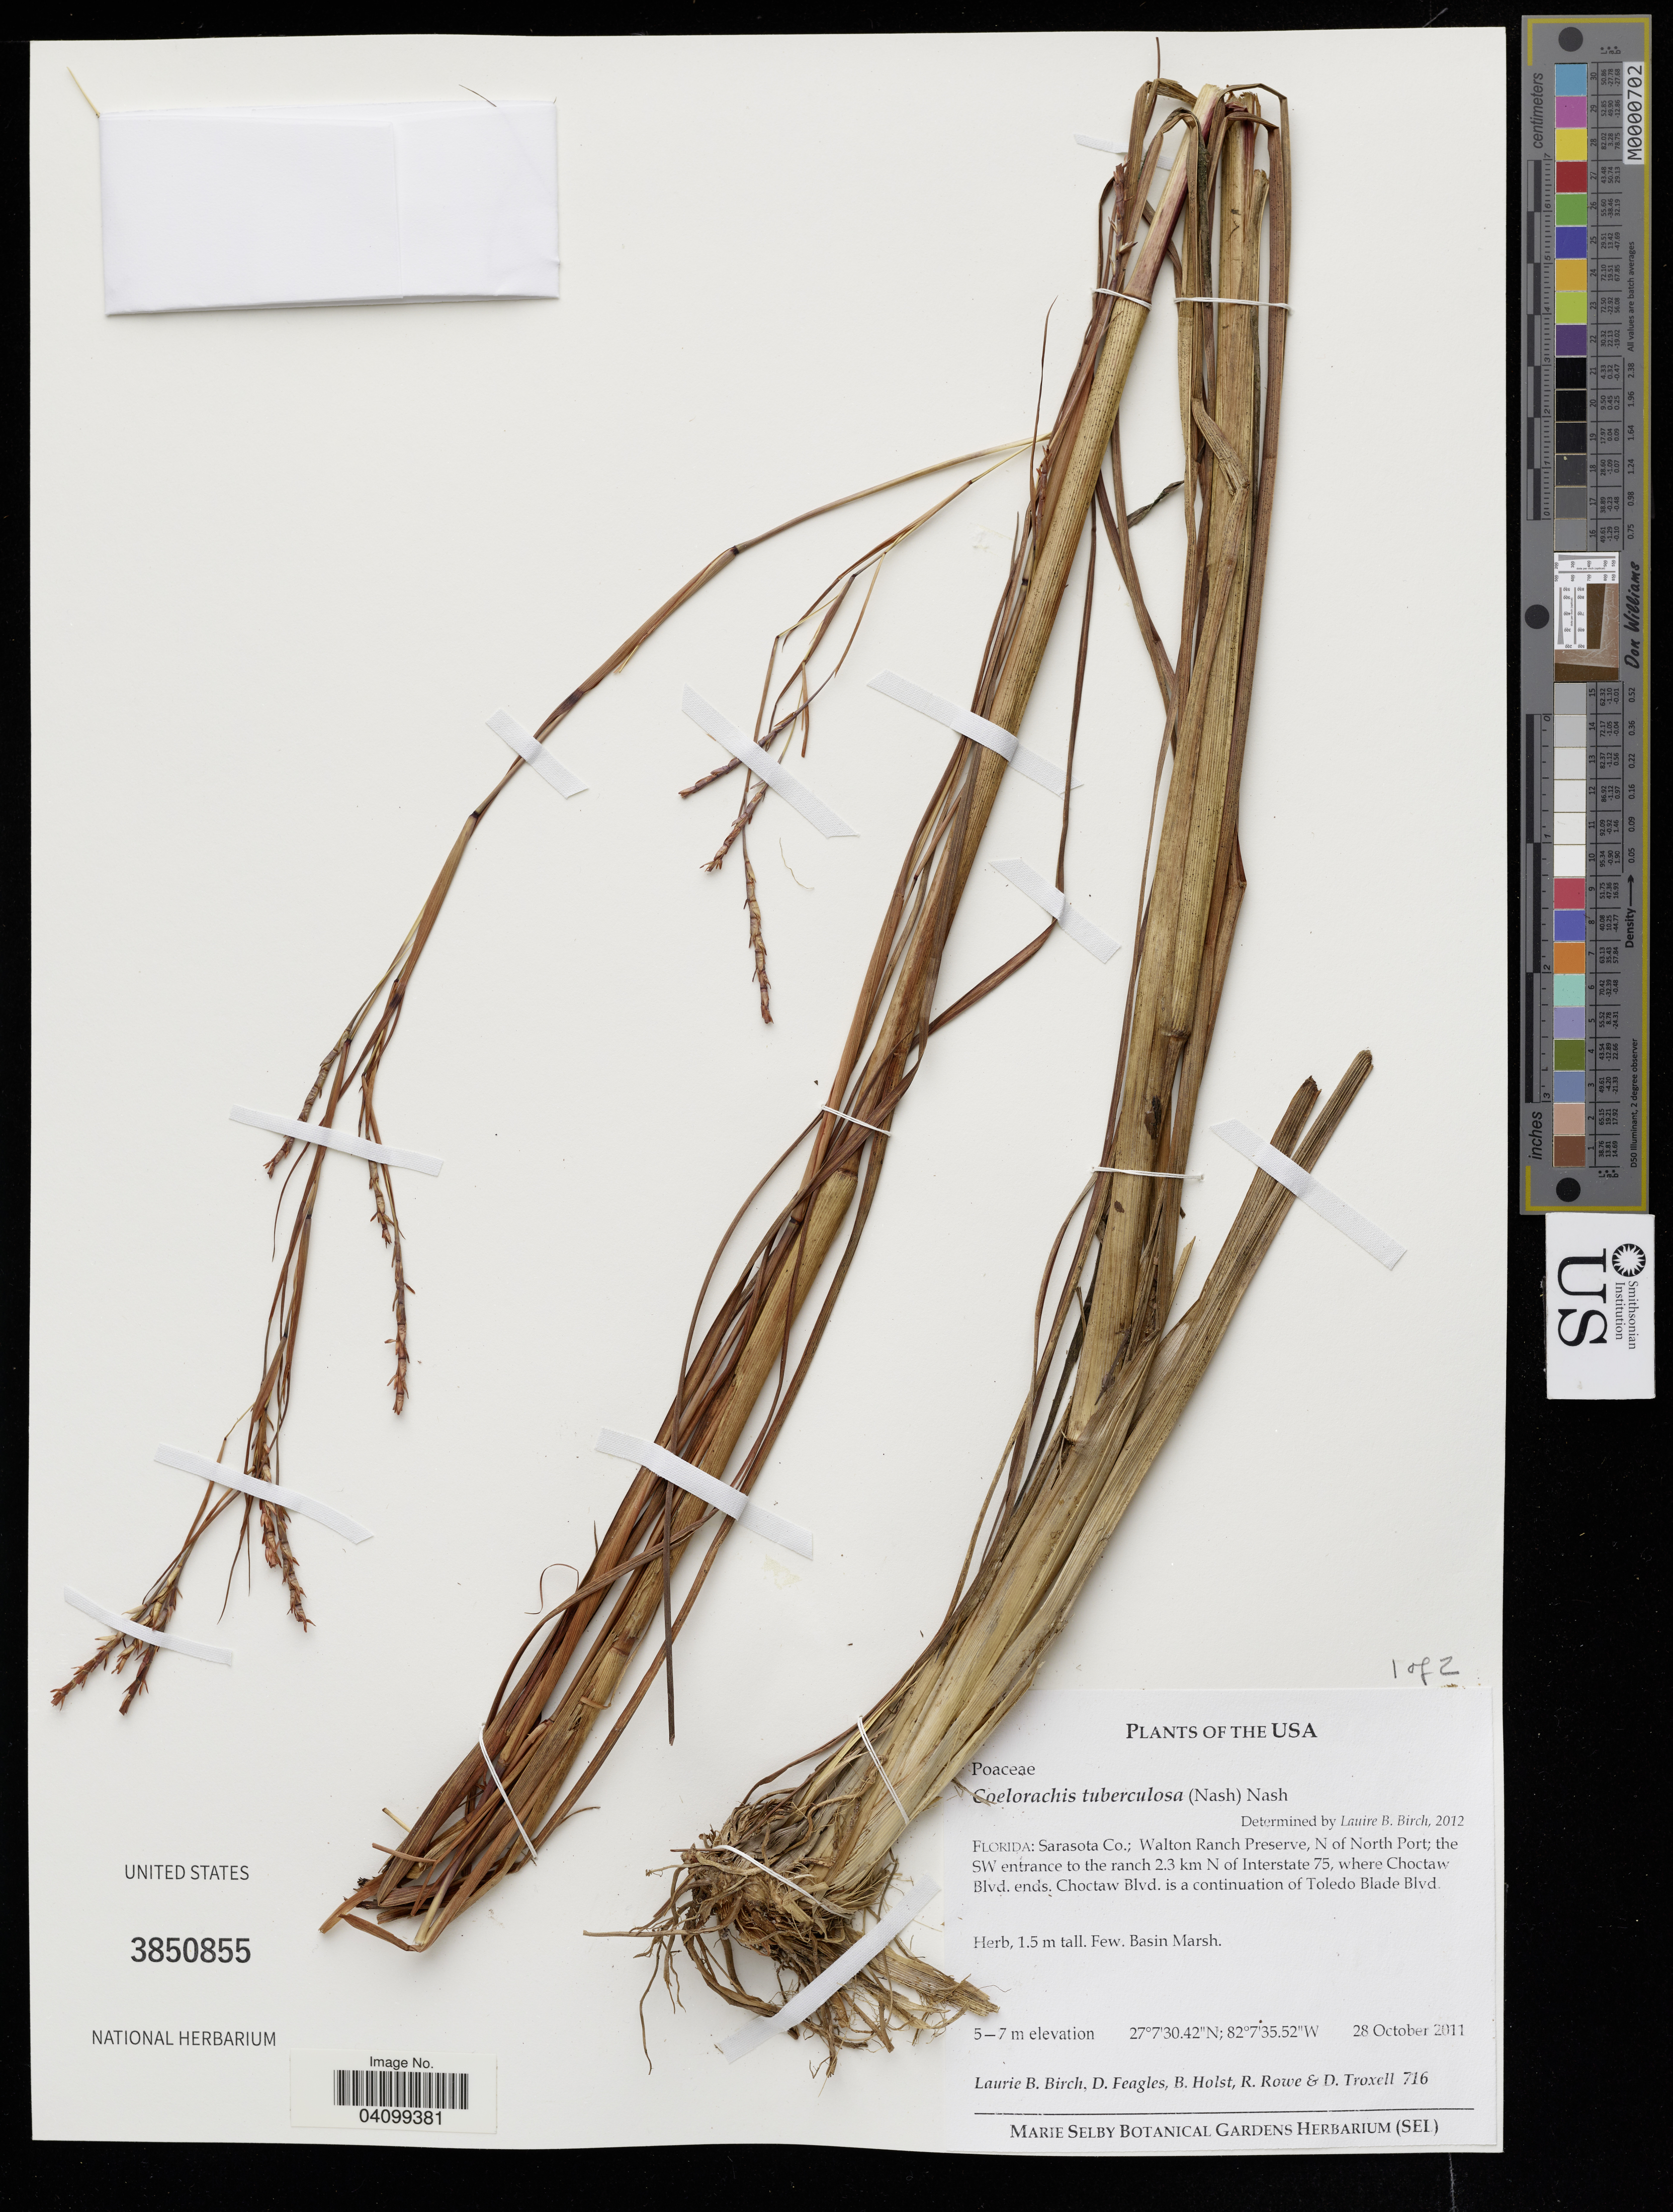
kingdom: Plantae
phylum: Tracheophyta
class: Liliopsida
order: Poales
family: Poaceae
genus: Coelorachis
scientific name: Coelorachis tuberculosa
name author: (Nash) Nash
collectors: L. Birch & B. Holst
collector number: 716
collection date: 2011-10-28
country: United States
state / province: Florida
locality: Sarasota Co.; Walton Ranche Preserve, N of North Port; the SW entrance to the ranch 2.3 km N of Interstate 75, where Choctaw Blvd. ends. Choctaw Blvd. is a continuation of Toledo Blade Blvd.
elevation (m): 5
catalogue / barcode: US 3850855